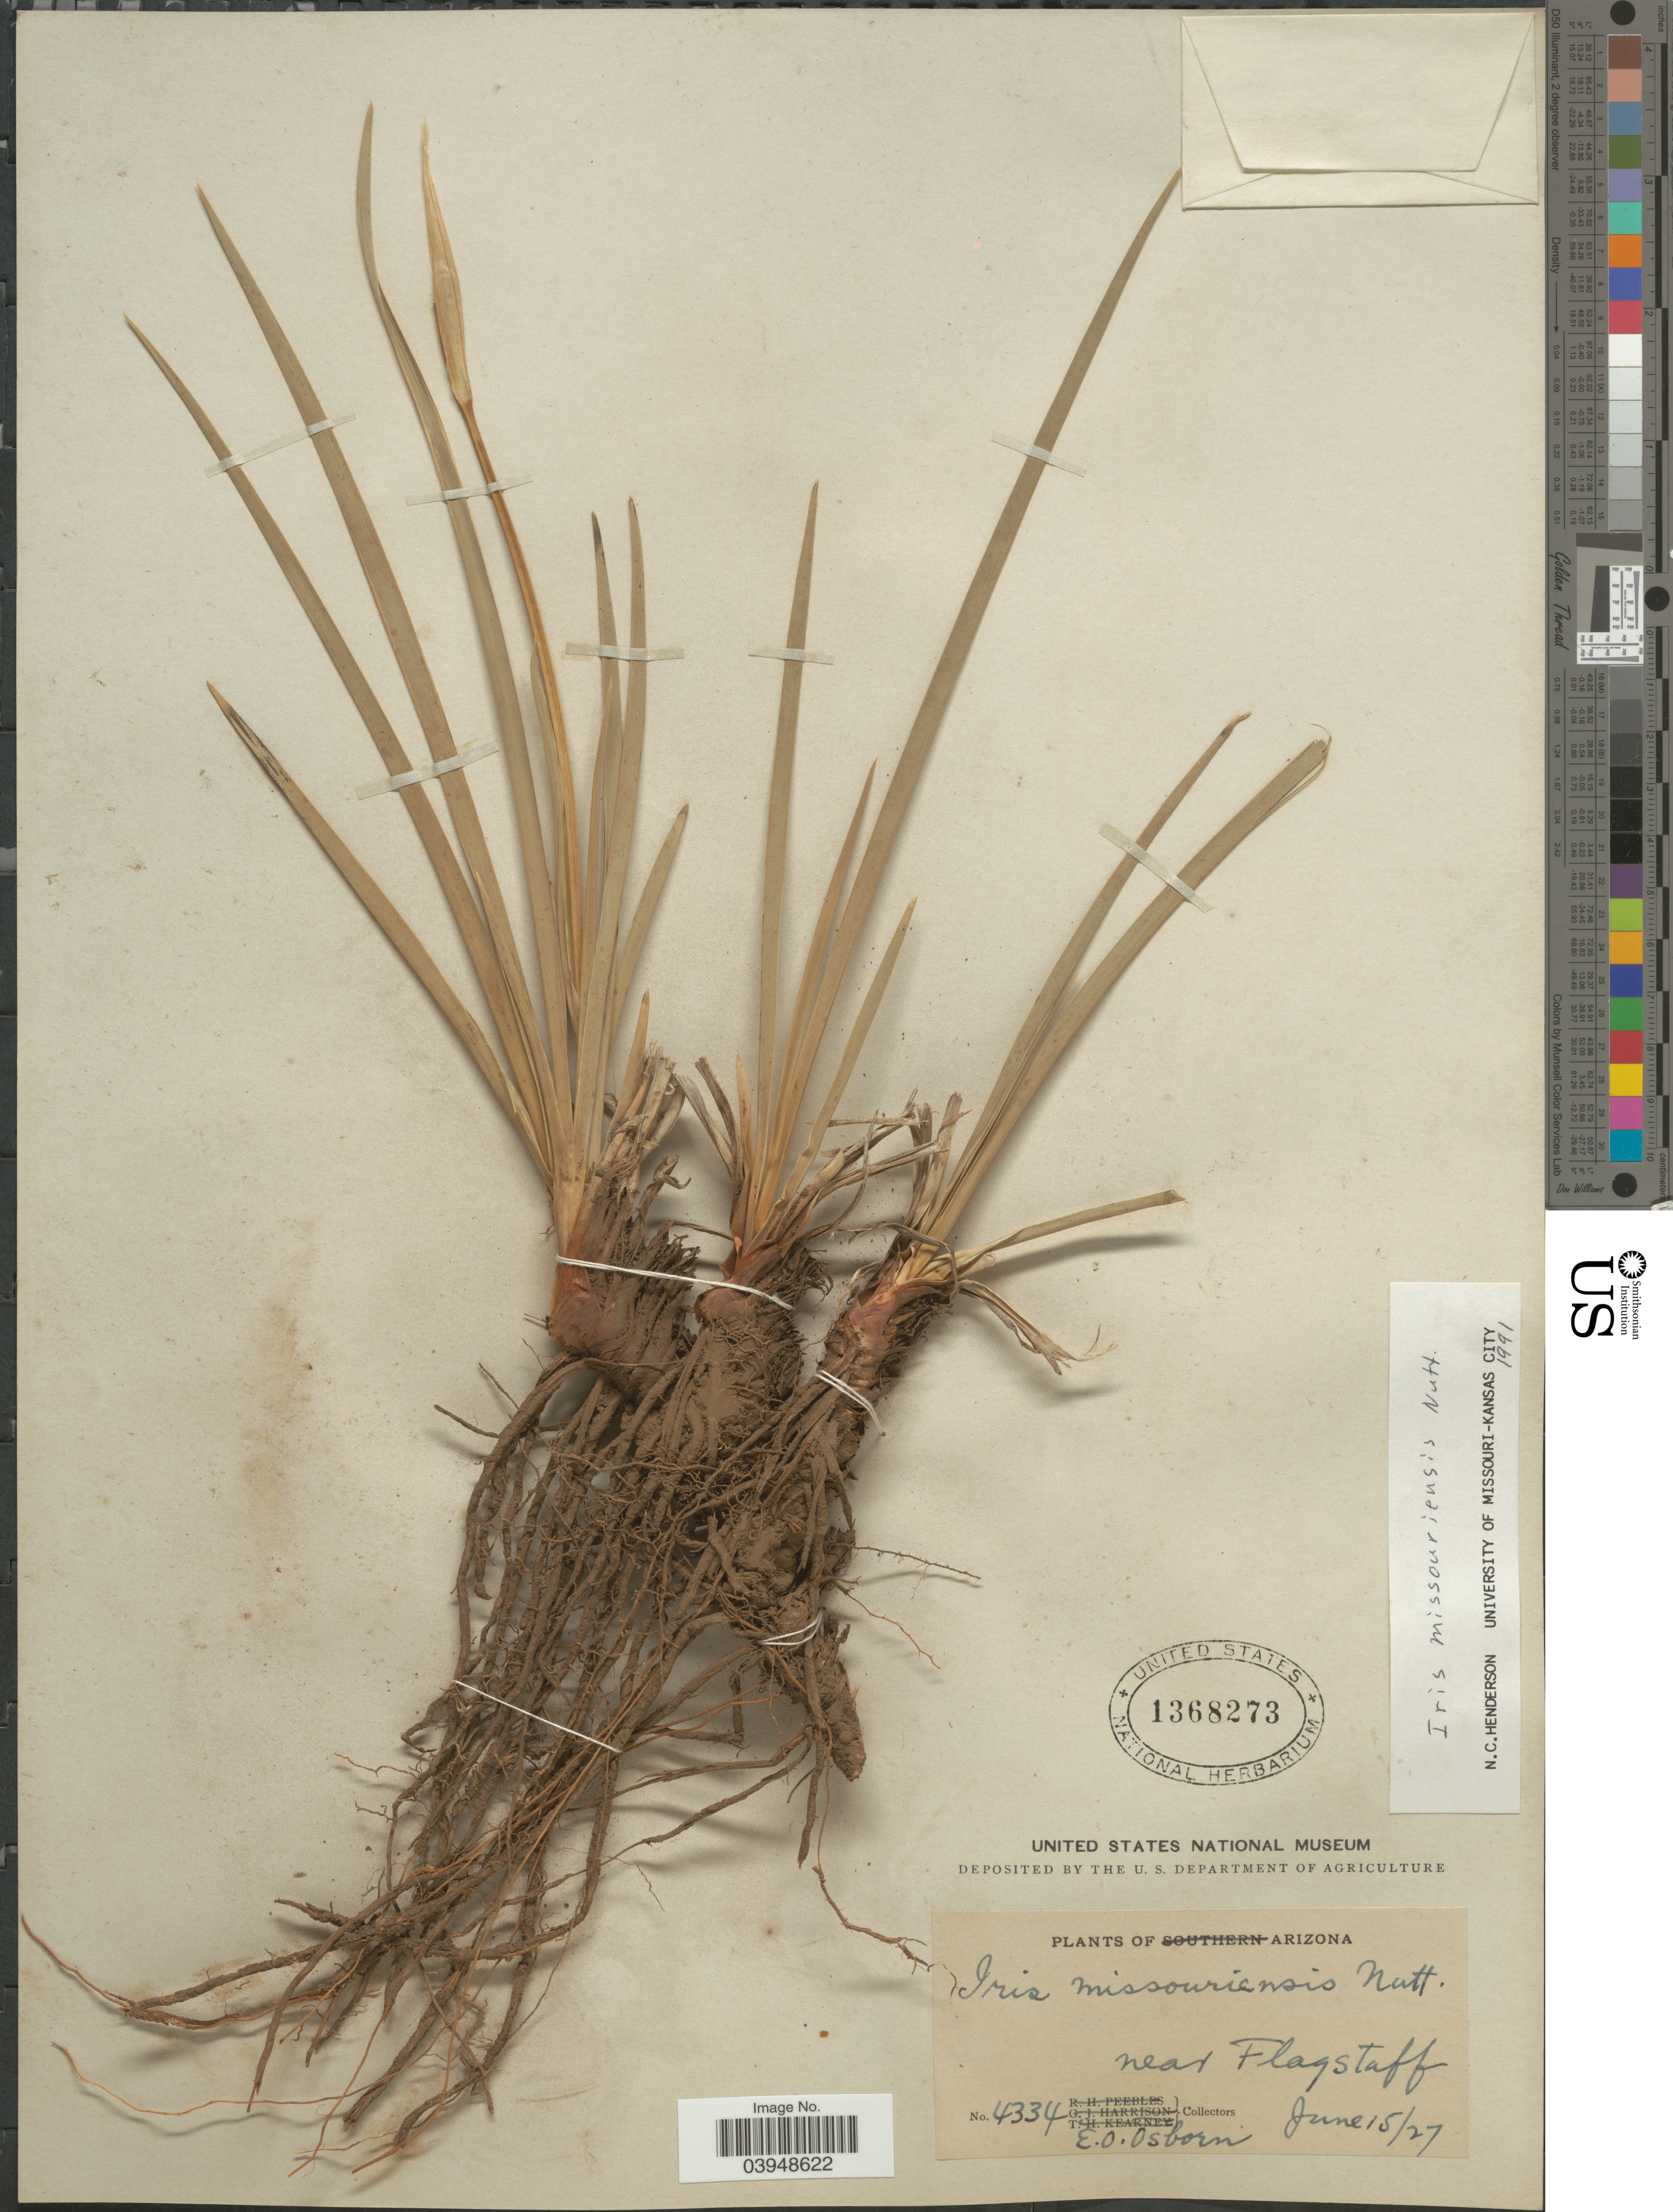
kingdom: Plantae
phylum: Tracheophyta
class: Liliopsida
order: Asparagales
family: Iridaceae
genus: Iris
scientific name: Iris missouriensis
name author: Nutt.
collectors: E. Osborn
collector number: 4334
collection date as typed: Transcribed d/m/y: 15/6/27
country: United States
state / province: Arizona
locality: Near Flagstaff.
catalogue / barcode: US 1368273